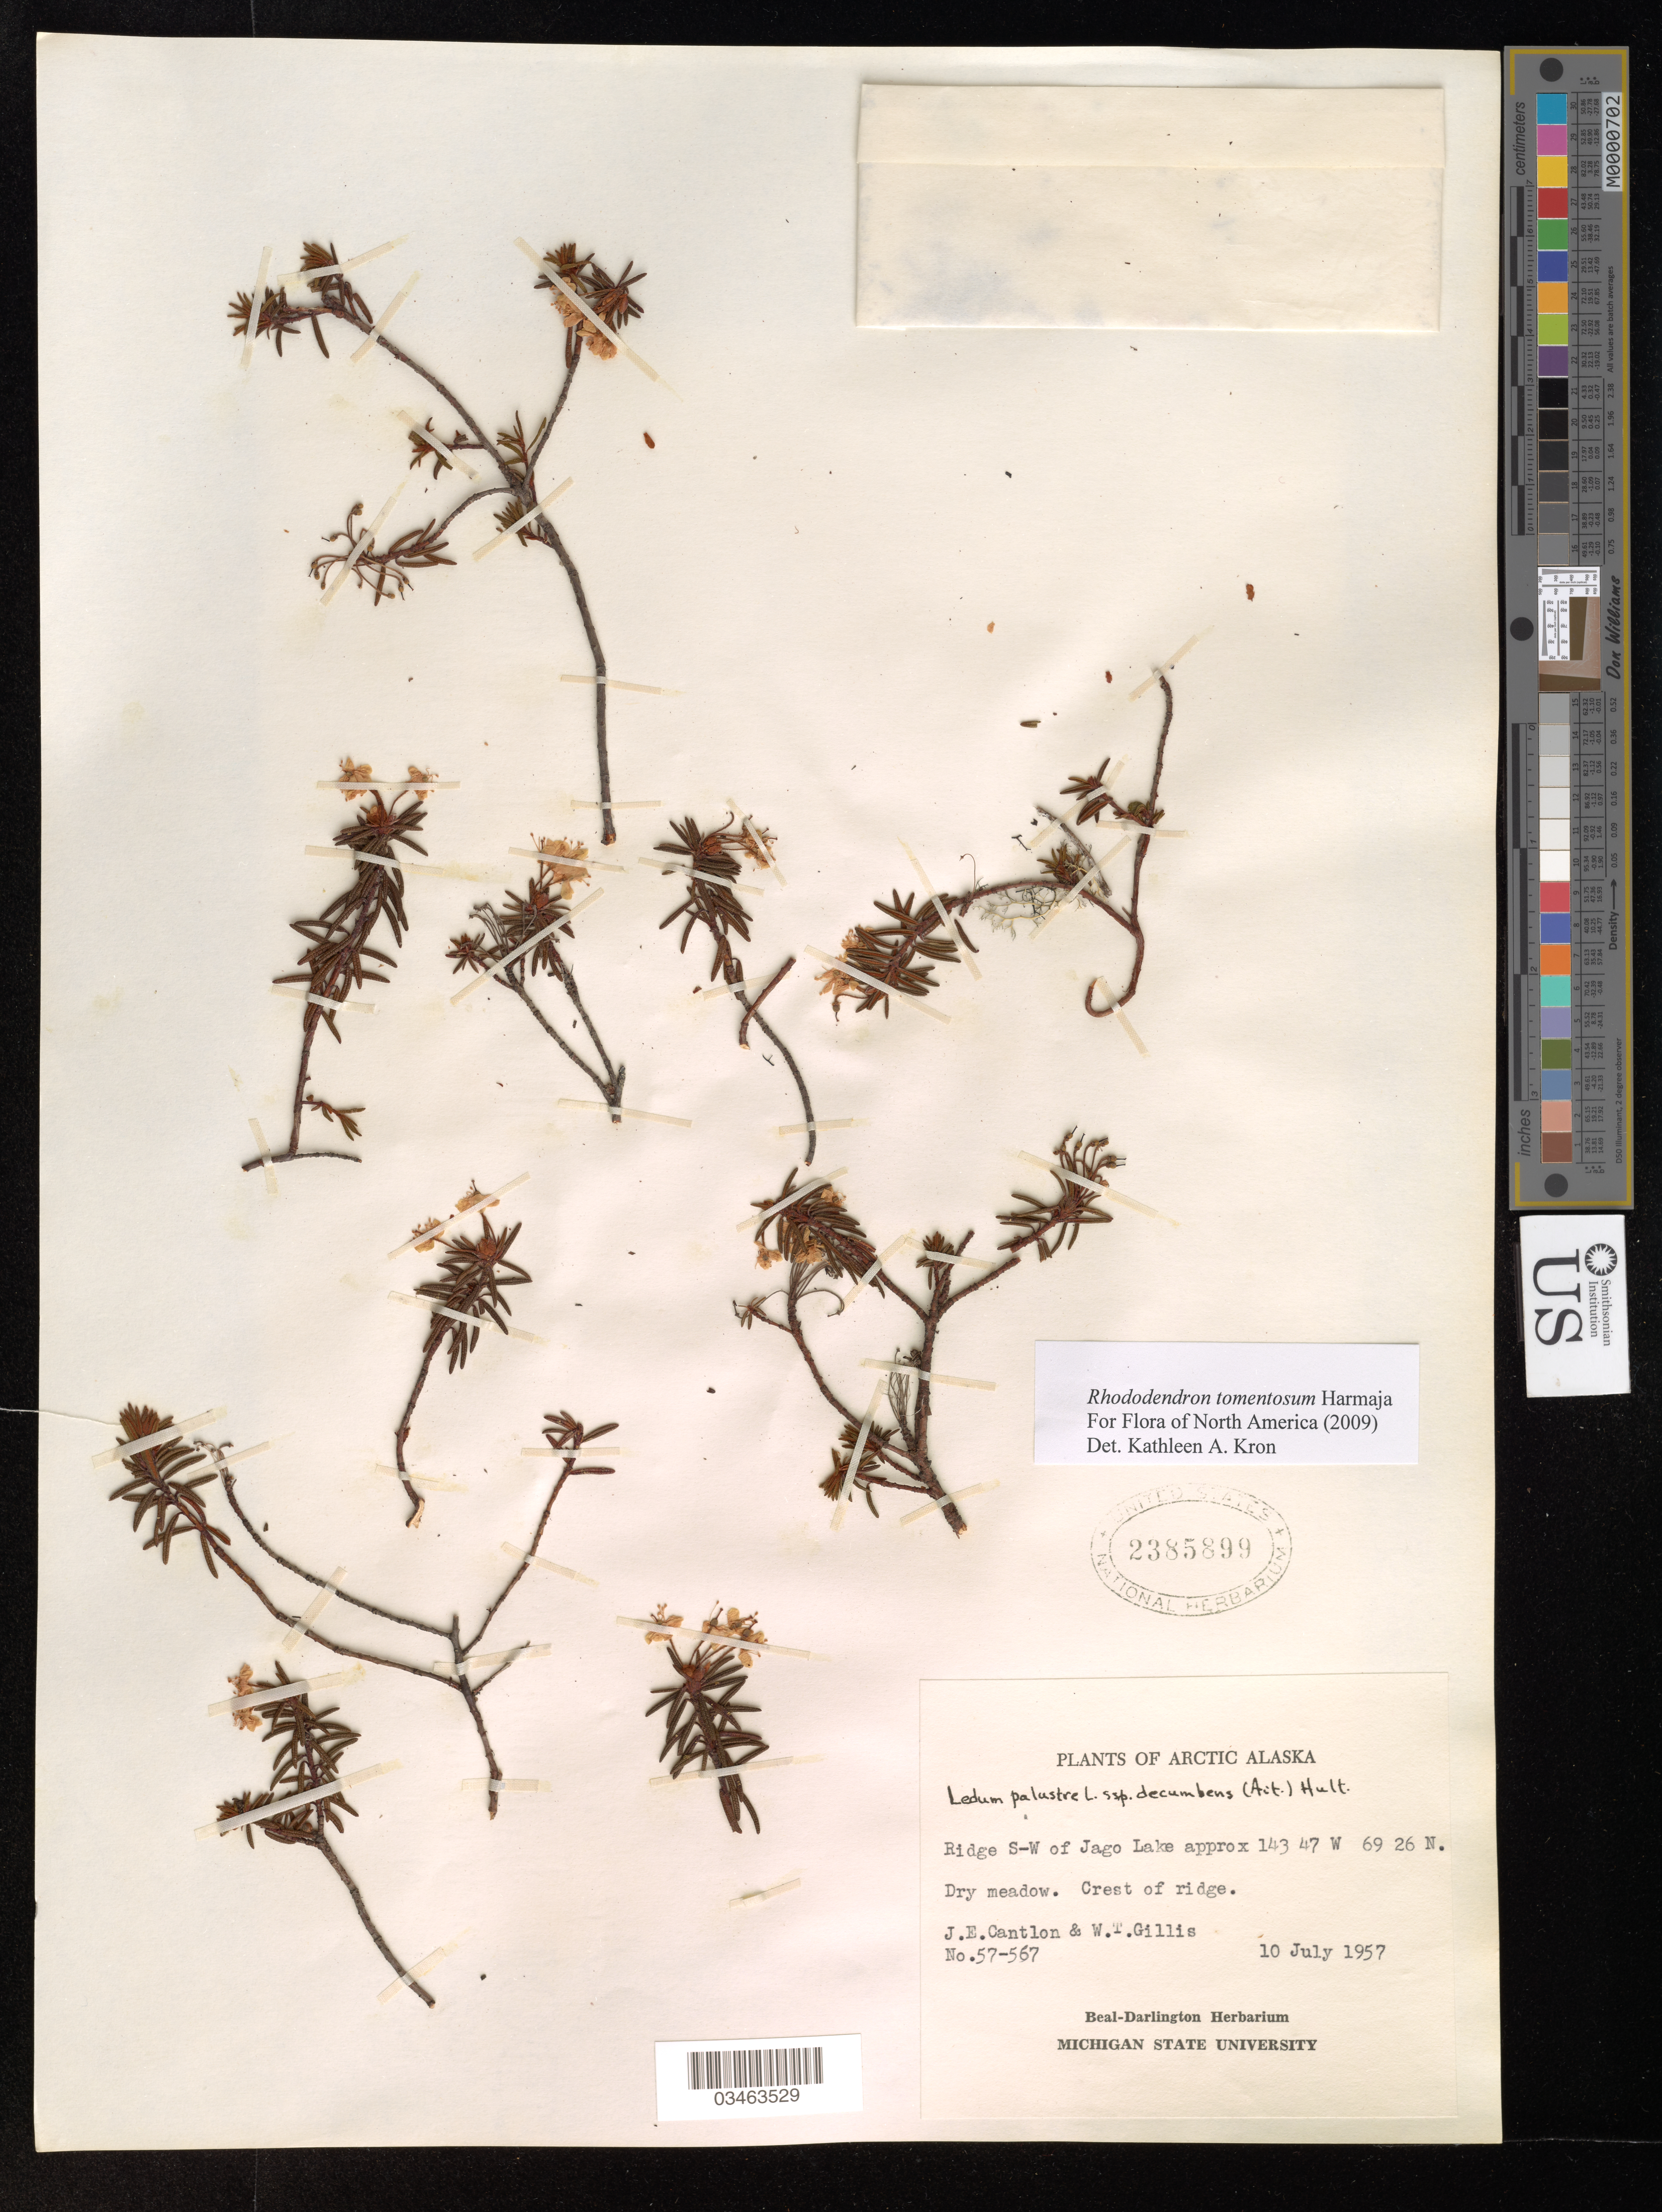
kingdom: Plantae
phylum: Tracheophyta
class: Magnoliopsida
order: Ericales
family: Ericaceae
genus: Rhododendron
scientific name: Rhododendron tomentosum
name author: Harmaja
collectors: J. Cantlon & W. T. Gillis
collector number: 57-567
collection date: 1957-07-10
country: United States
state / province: Alaska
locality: Arctic Alaska. Ridge S-W of Jago Lake.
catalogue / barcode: US 2385899